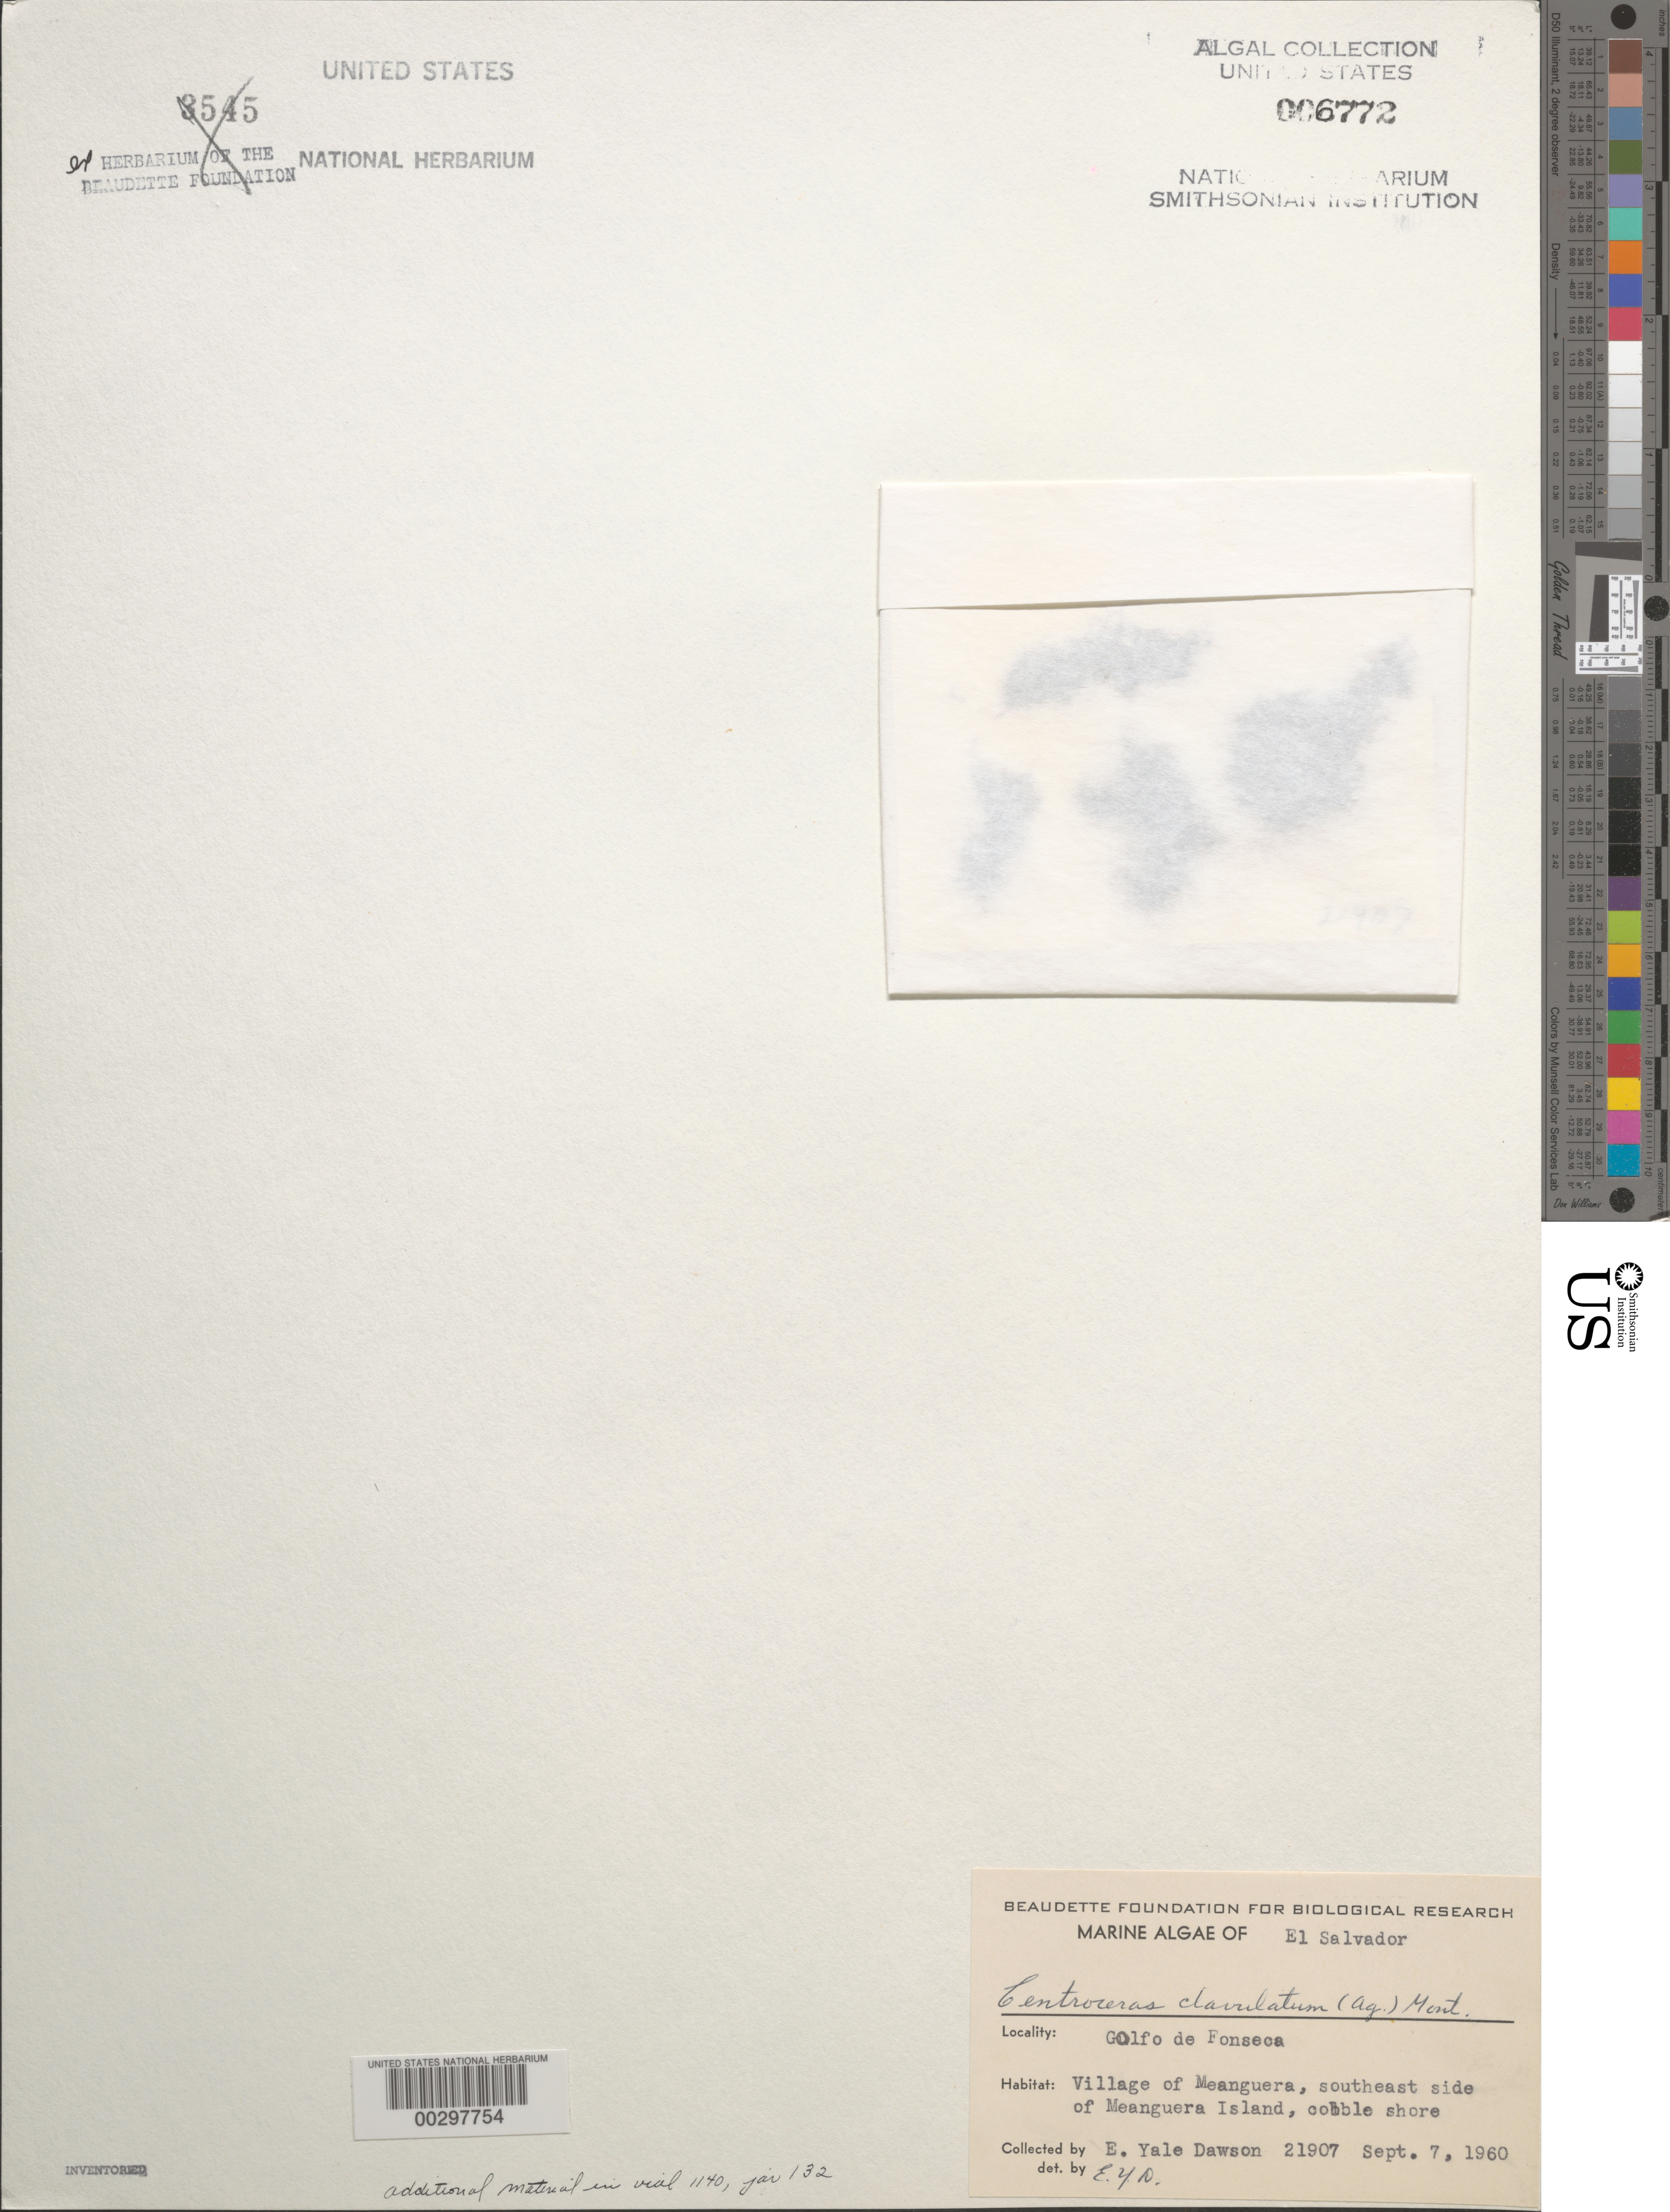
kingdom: Plantae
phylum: Rhodophyta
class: Florideophyceae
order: Ceramiales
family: Ceramiaceae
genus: Centroceras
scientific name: Centroceras clavulatum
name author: (C. Agardh) Mont.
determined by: Dawson, E. Y.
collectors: E. Y. Dawson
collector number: EYD 21907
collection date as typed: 07 Sep 1960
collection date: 1960-09-07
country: El Salvador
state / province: La Unión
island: Isla Meanguera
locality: Meanguera, Golfo de Fonseca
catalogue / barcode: US 6772